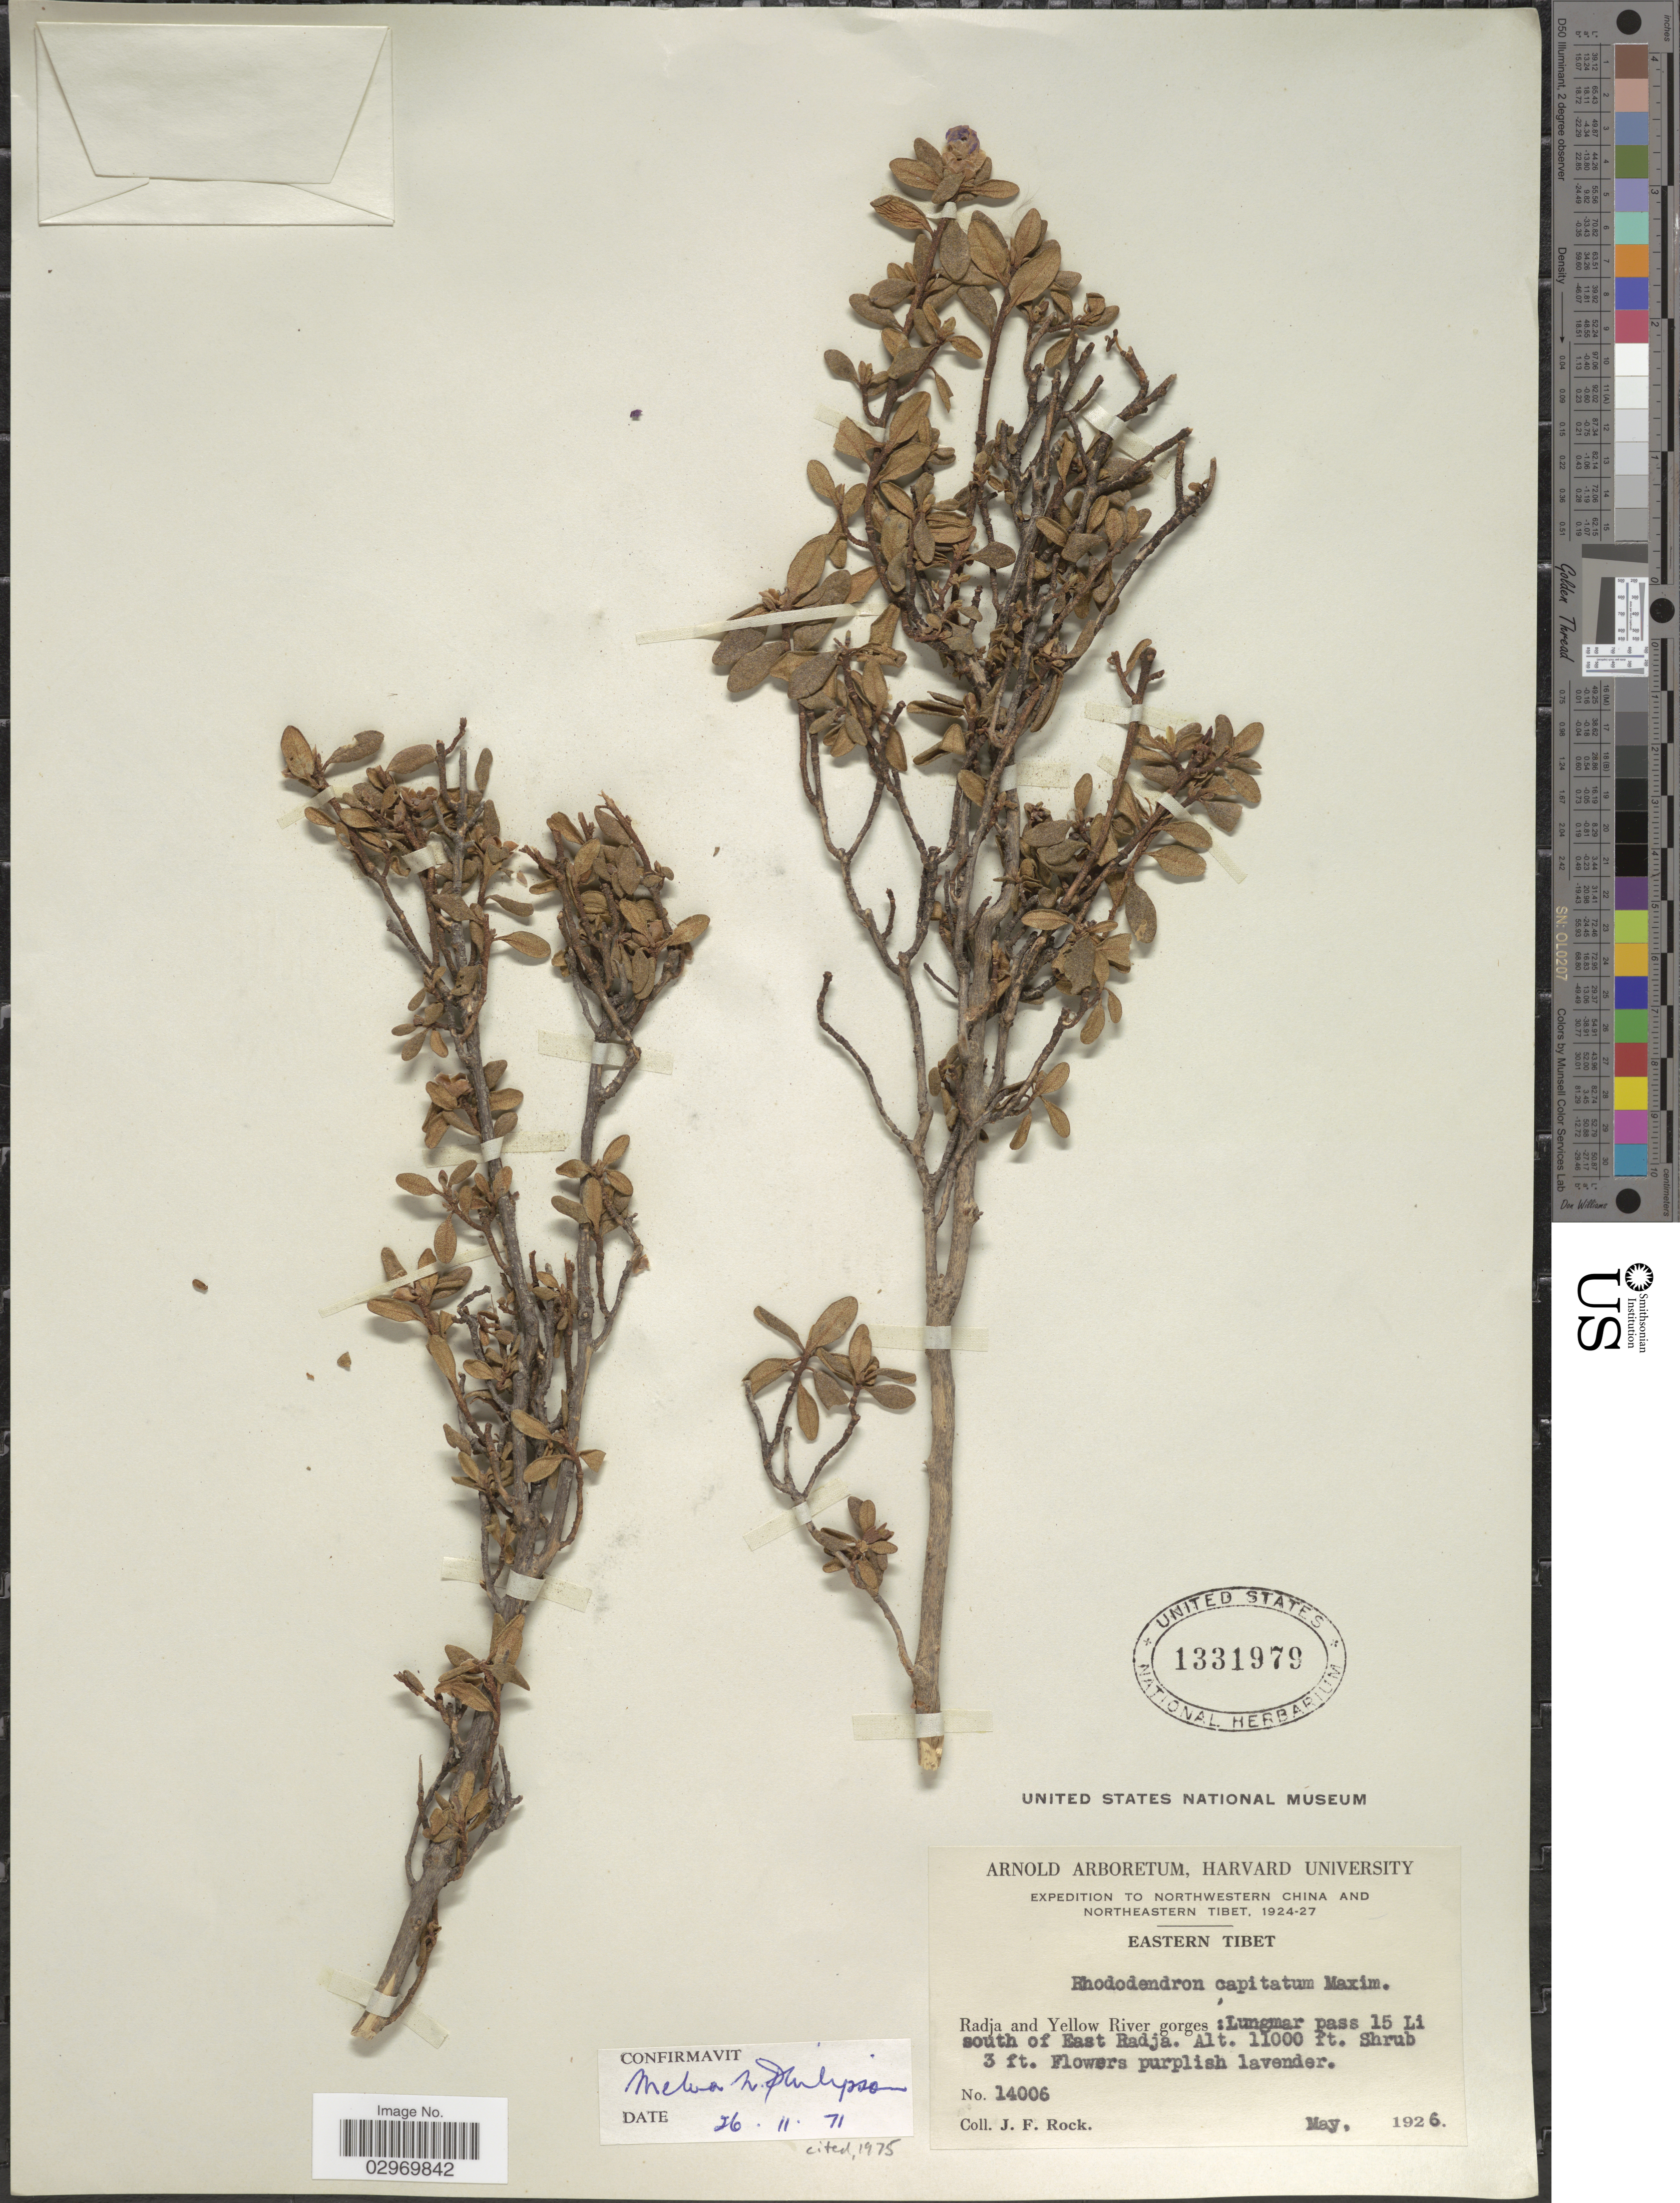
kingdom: Plantae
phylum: Tracheophyta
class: Magnoliopsida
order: Ericales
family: Ericaceae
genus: Rhododendron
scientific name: Rhododendron capitatum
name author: Maxim.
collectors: J. Rock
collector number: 14006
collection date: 1926-05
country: China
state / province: Xizang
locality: Eastern Tibet, Radja and Yellow River gorges, Lungmar pass 15 Li south of East Radja.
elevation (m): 3353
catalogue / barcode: US 1331979